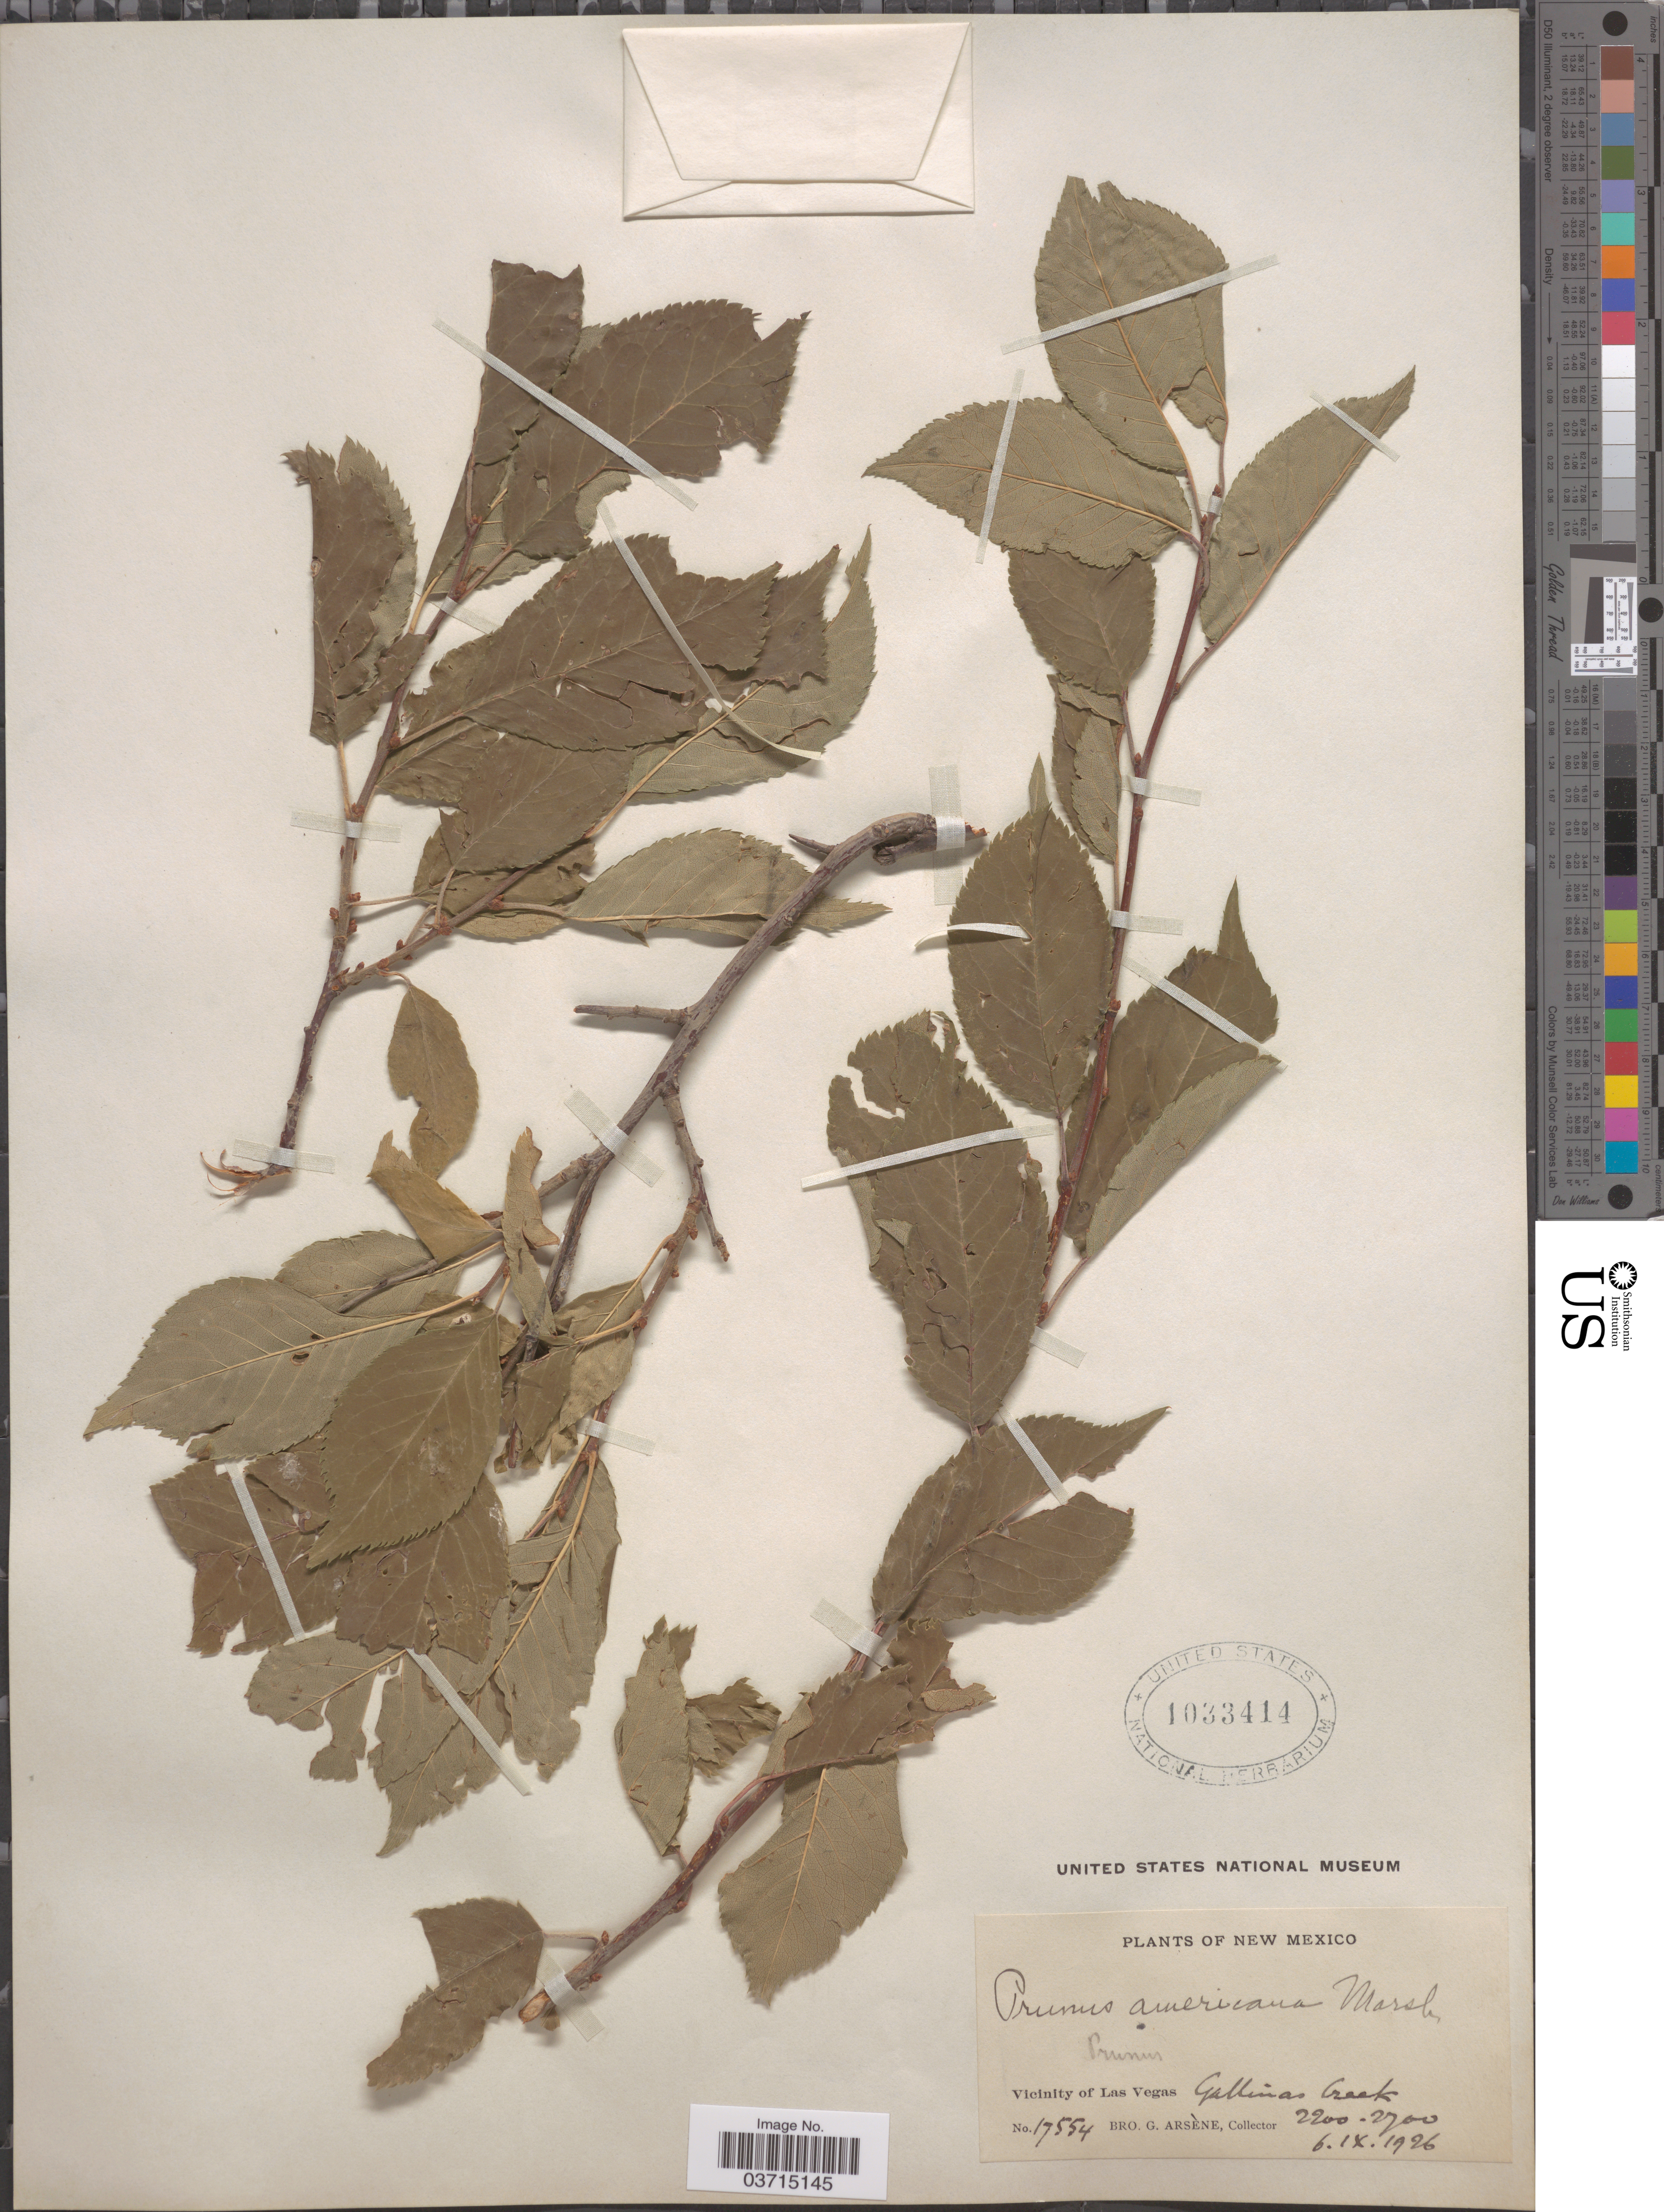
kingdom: Plantae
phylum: Tracheophyta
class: Magnoliopsida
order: Rosales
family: Rosaceae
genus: Prunus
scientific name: Prunus americana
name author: Marshall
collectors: Bro. G. Arsène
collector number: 17554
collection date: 1926-09-06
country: United States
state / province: New Mexico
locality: Vicinity of Las Vegas. Gallinas Creek.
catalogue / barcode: US 1033414